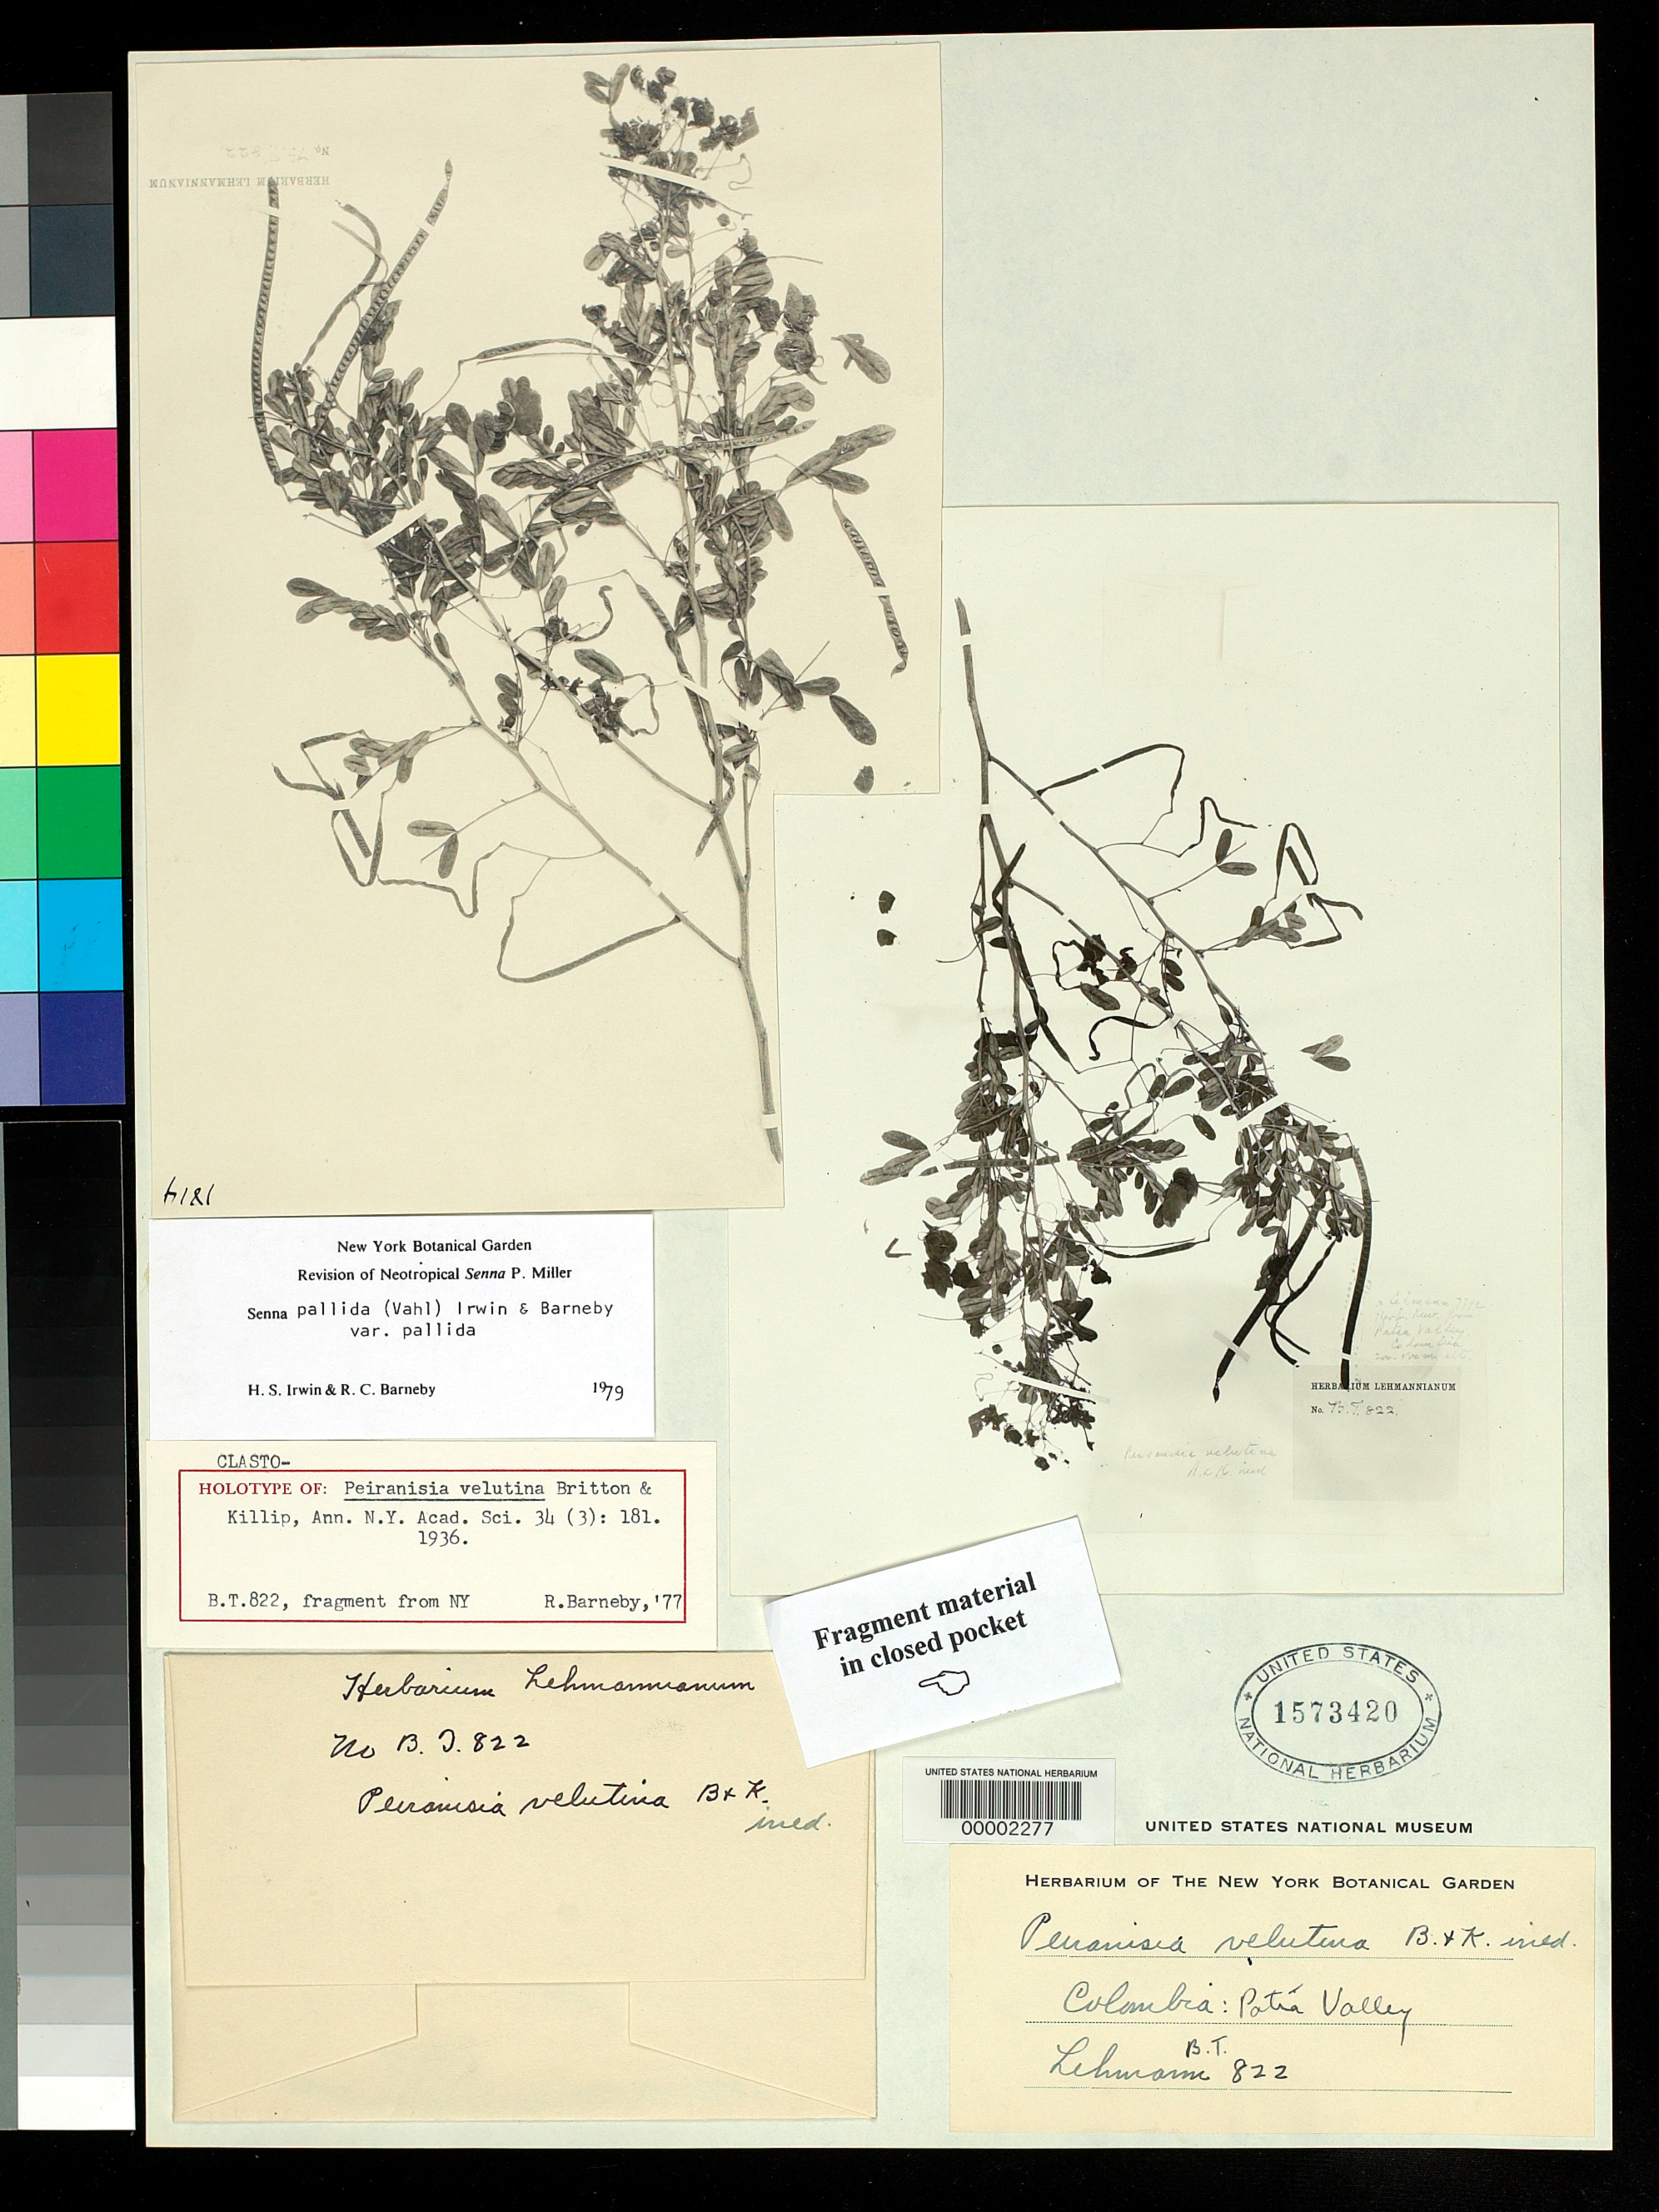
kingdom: Plantae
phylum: Tracheophyta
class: Magnoliopsida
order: Fabales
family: Fabaceae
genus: Peiranisia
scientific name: Peiranisia velutina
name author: Britton & Killip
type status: Type Fragment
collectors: F. C. Lehmann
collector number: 822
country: Colombia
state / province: Nariño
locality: Patia Valley.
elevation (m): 200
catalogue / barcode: US 1573420